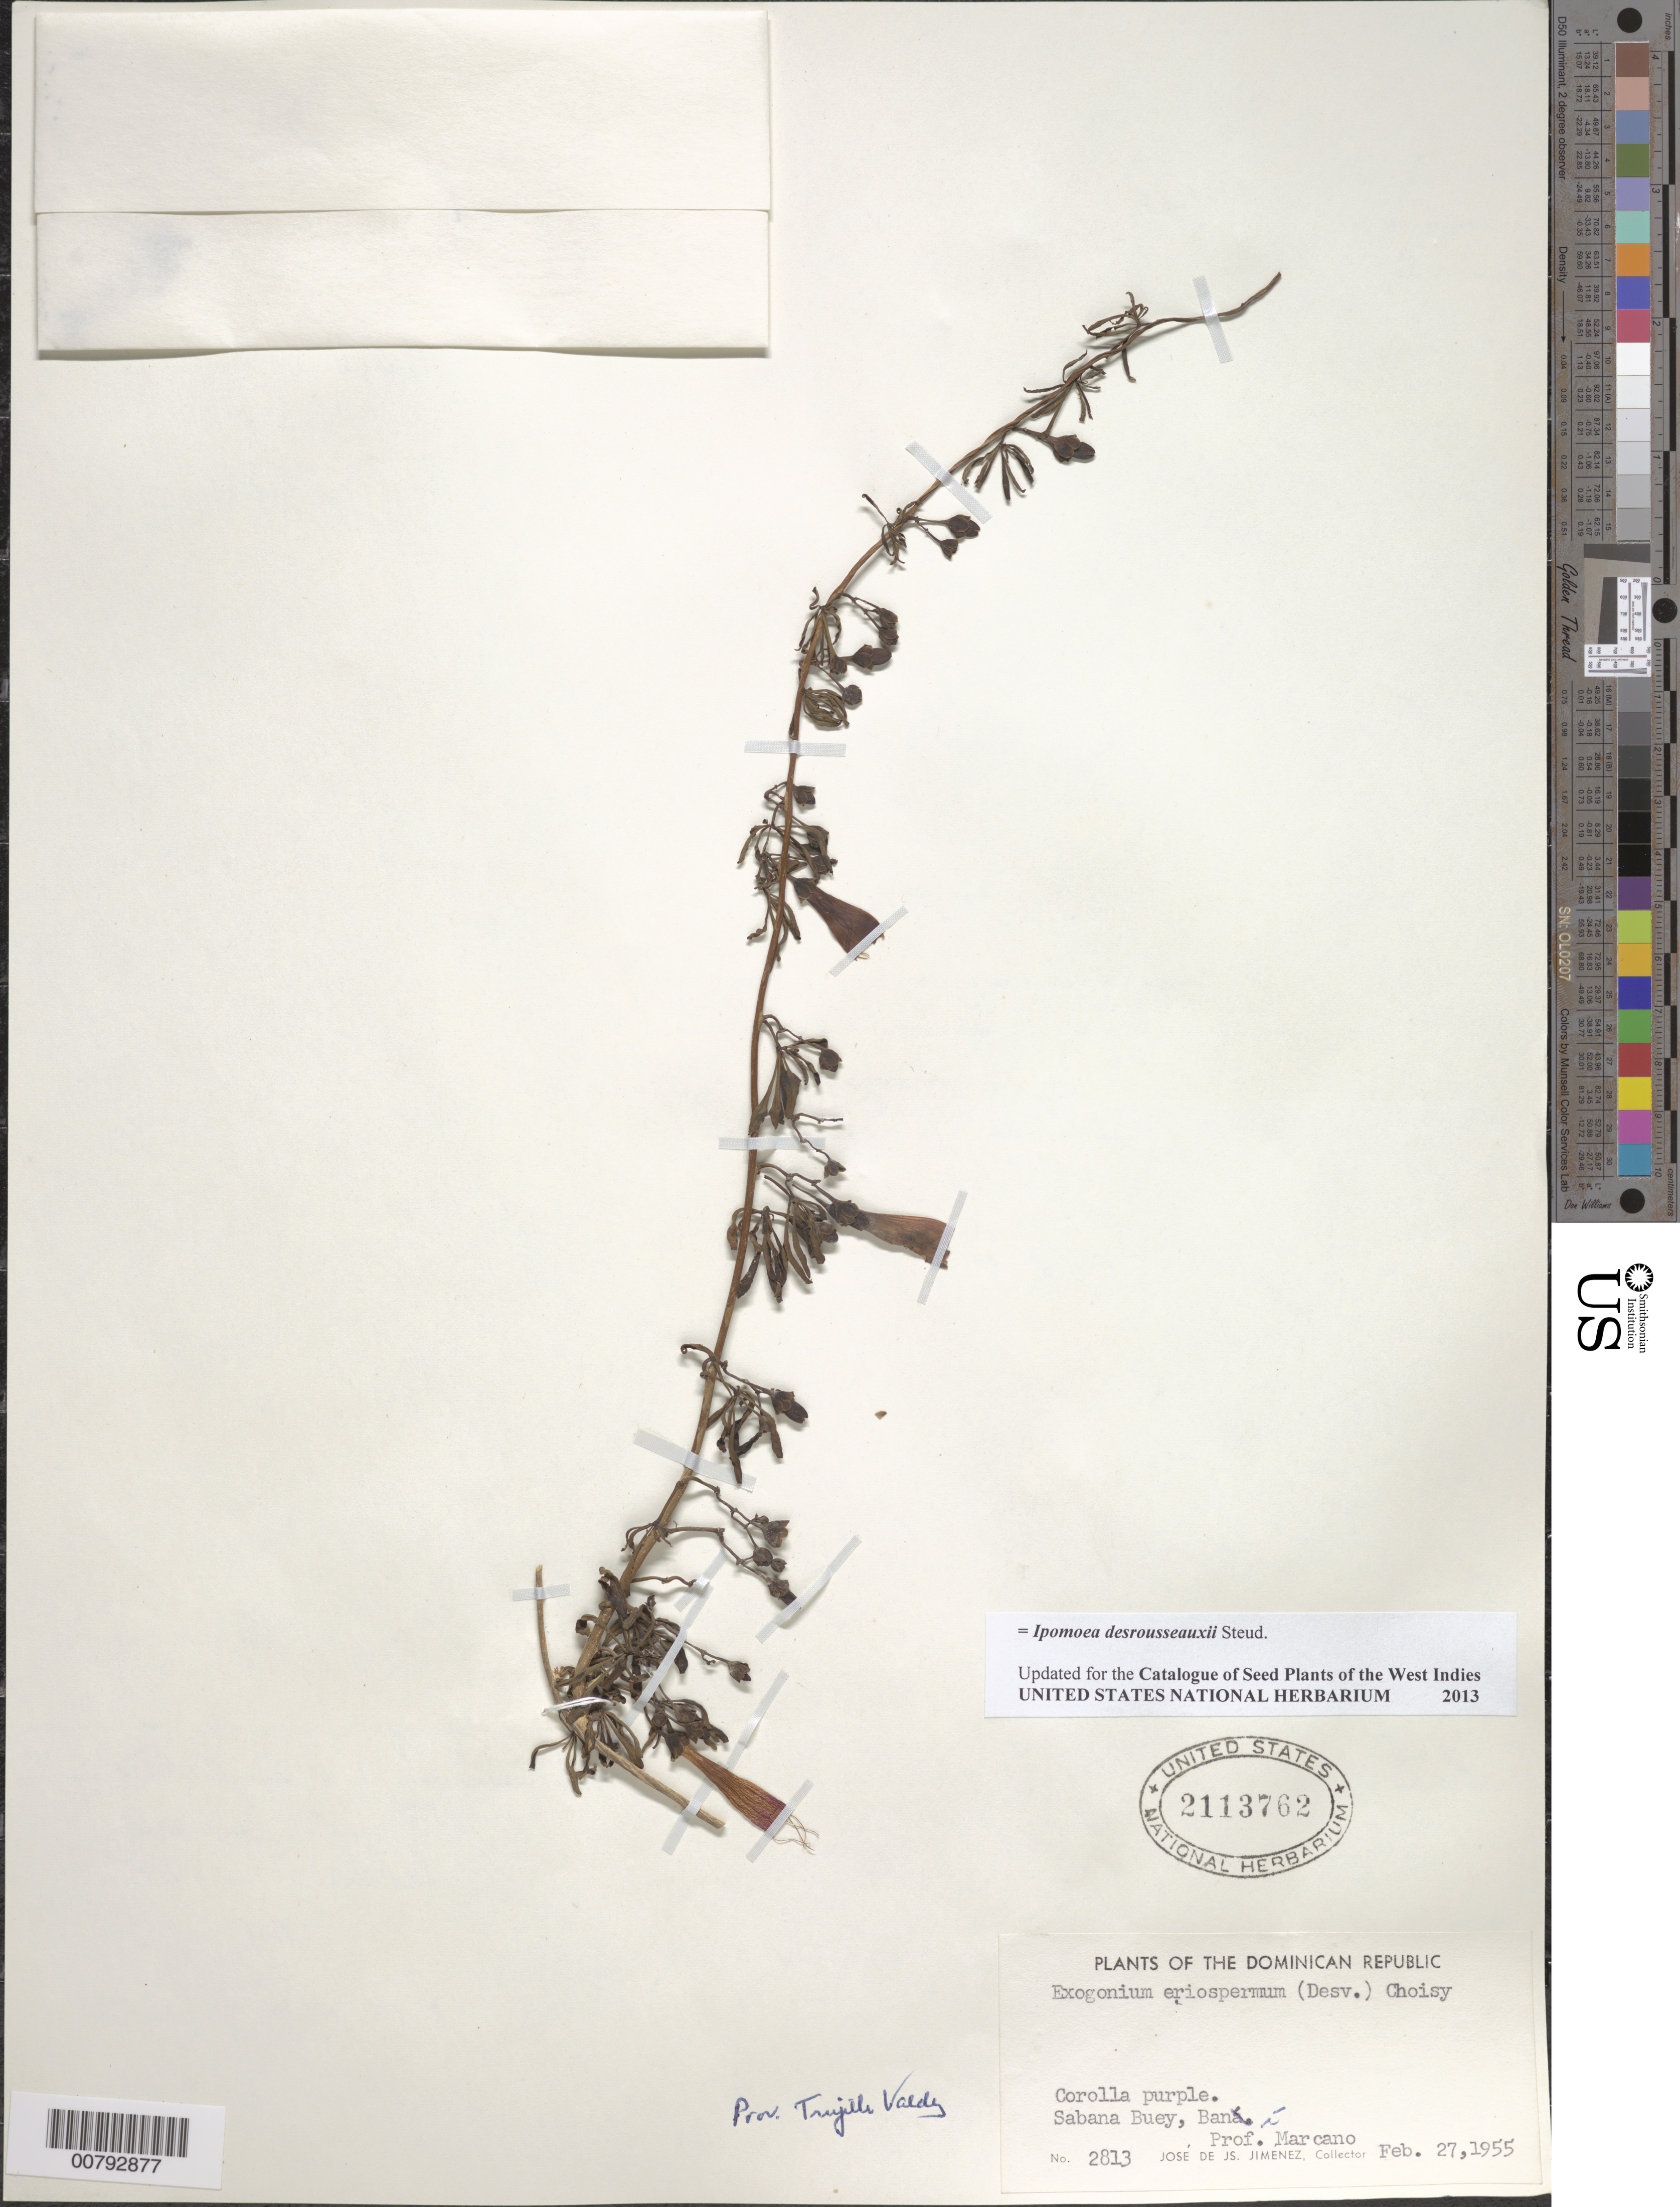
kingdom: Plantae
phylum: Tracheophyta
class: Magnoliopsida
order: Solanales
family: Convolvulaceae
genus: Ipomoea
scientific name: Ipomoea desrousseauxii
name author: Steud.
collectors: E. J. Marcano F.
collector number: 2813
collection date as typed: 27 Feb 1955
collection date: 1955-02-27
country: Dominican Republic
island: Hispaniola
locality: Province of Trujillo Valdez, Baní, Sabana Buey.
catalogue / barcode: US 2113762